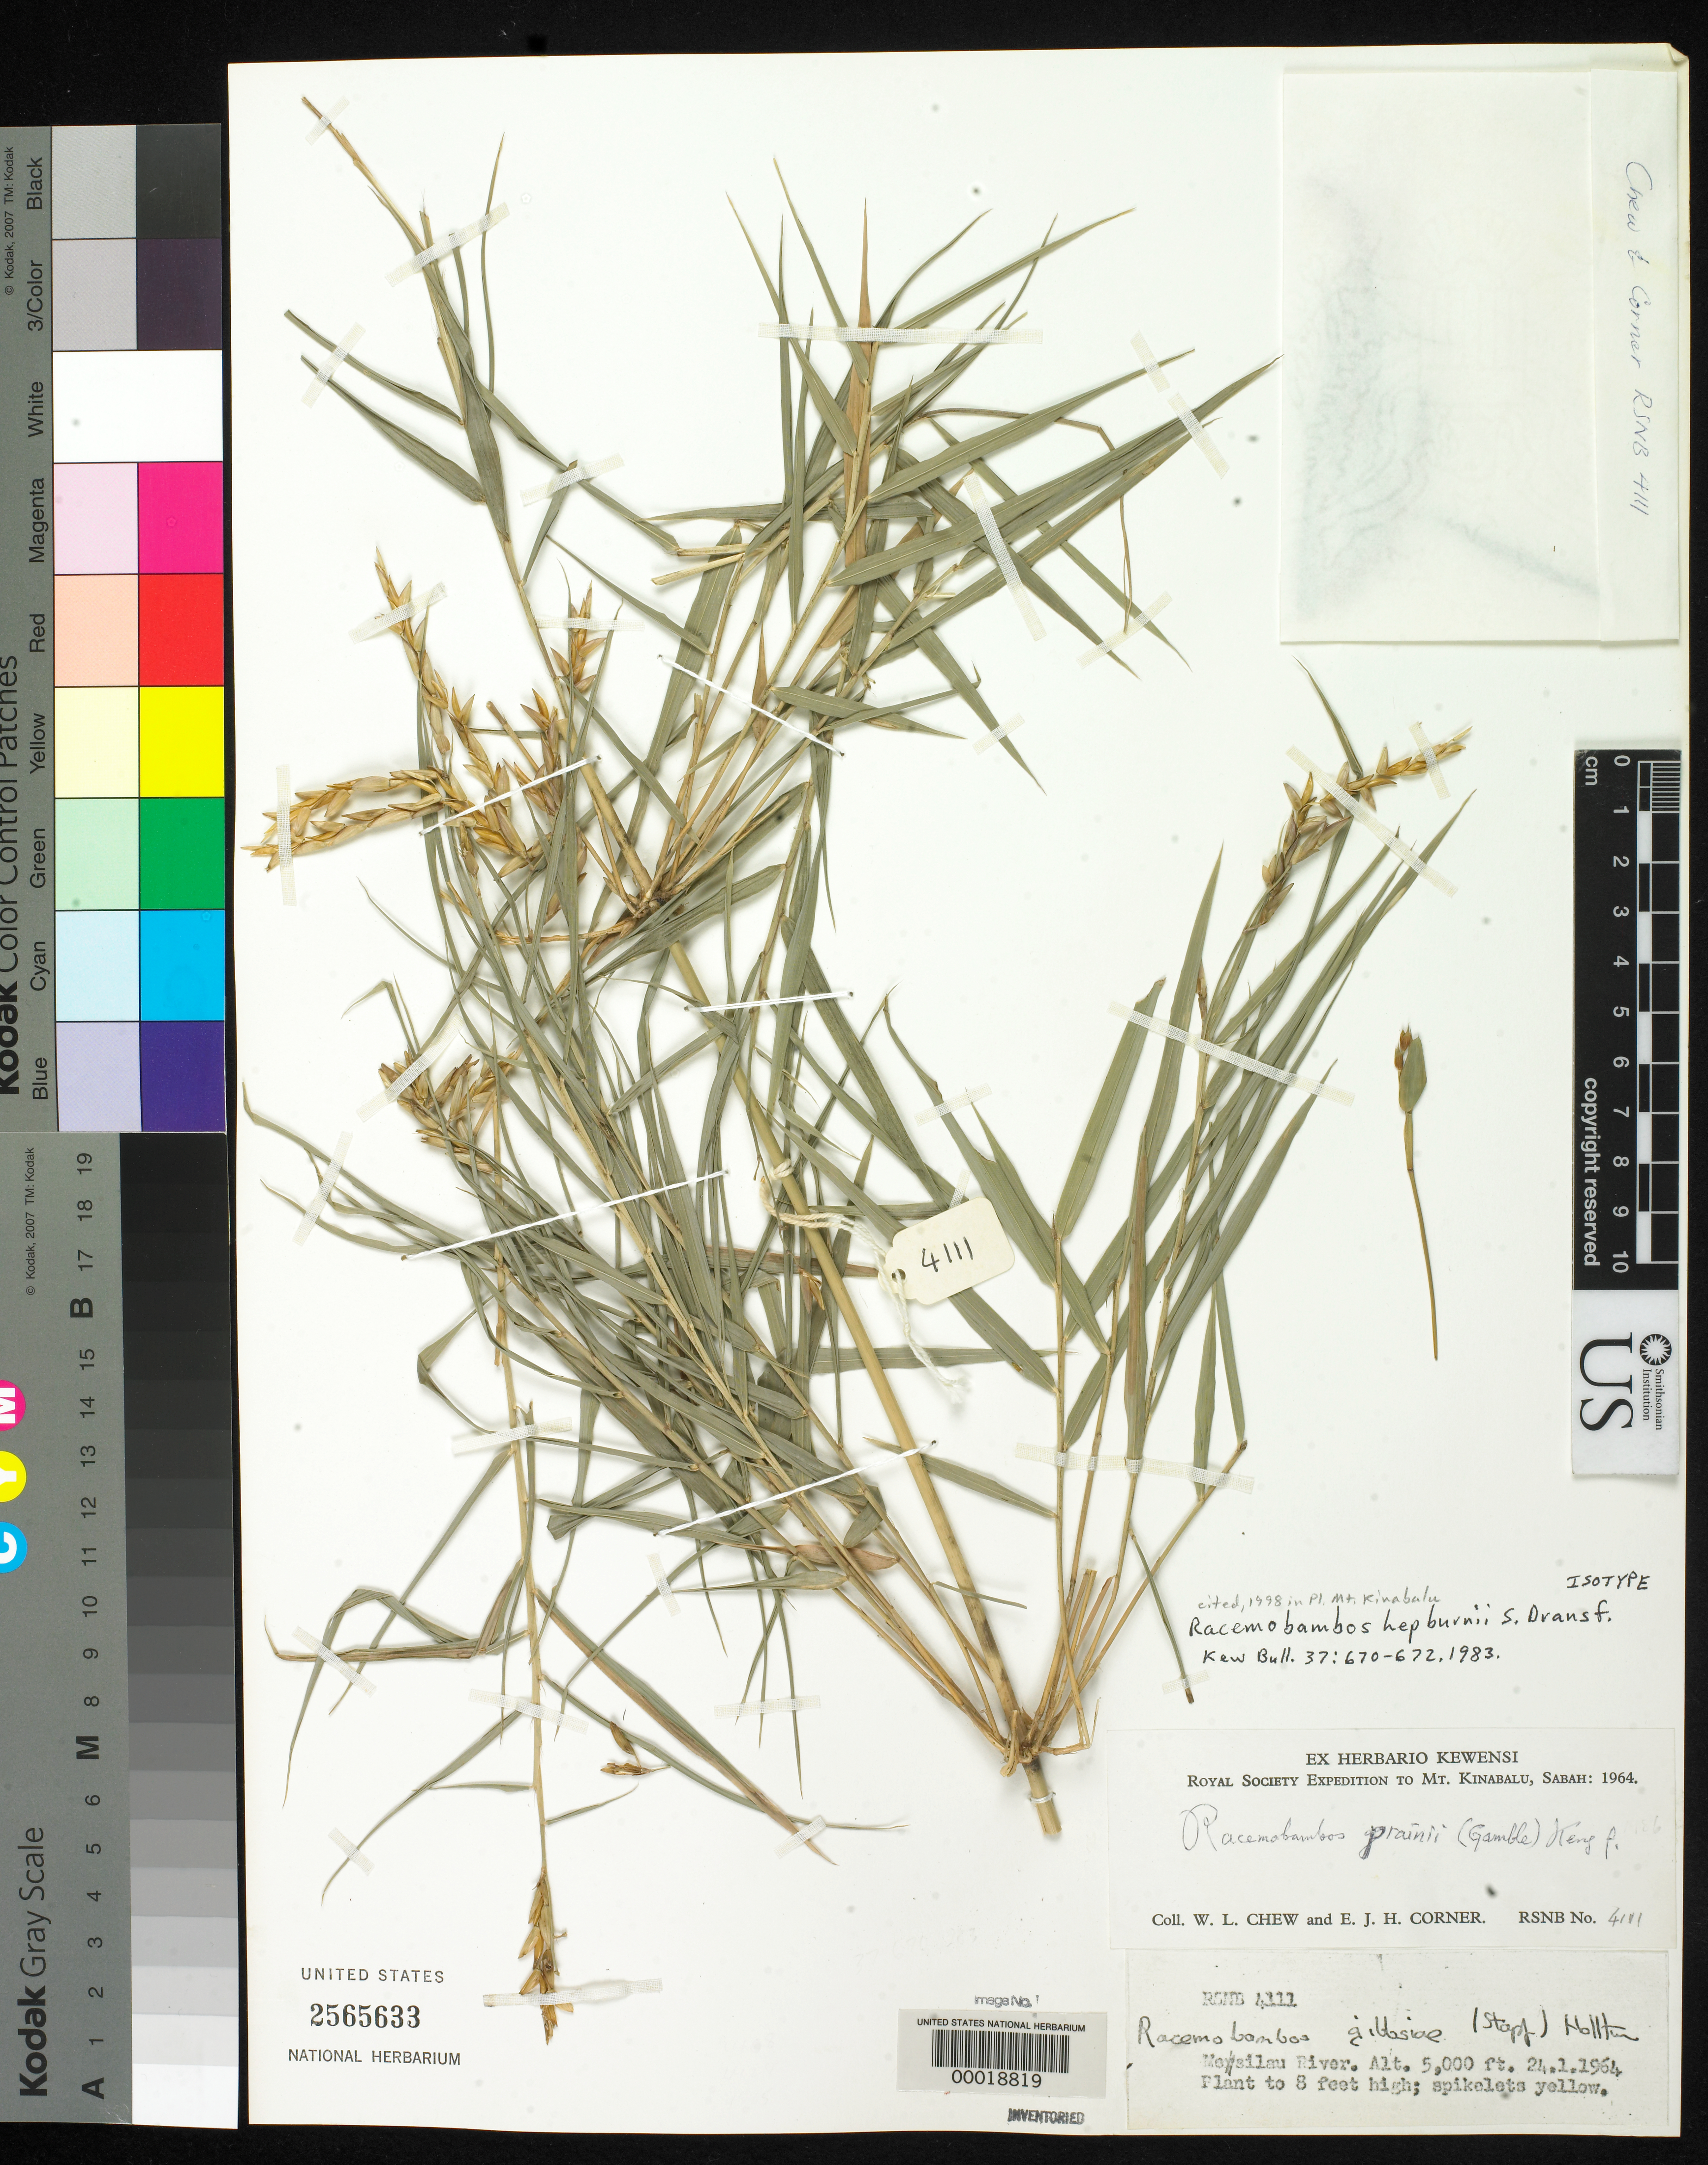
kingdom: Plantae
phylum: Tracheophyta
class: Liliopsida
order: Poales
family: Poaceae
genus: Racemobambos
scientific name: Racemobambos hepburnii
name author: S. Dransf.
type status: Isotype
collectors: W. Chew & E. Corner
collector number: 4111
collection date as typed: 24 Jan 1964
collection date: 1964-01-24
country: Malaysia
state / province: Sabah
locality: Mount Kinabalu. Mesilau River.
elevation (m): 1524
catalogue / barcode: US 2565633